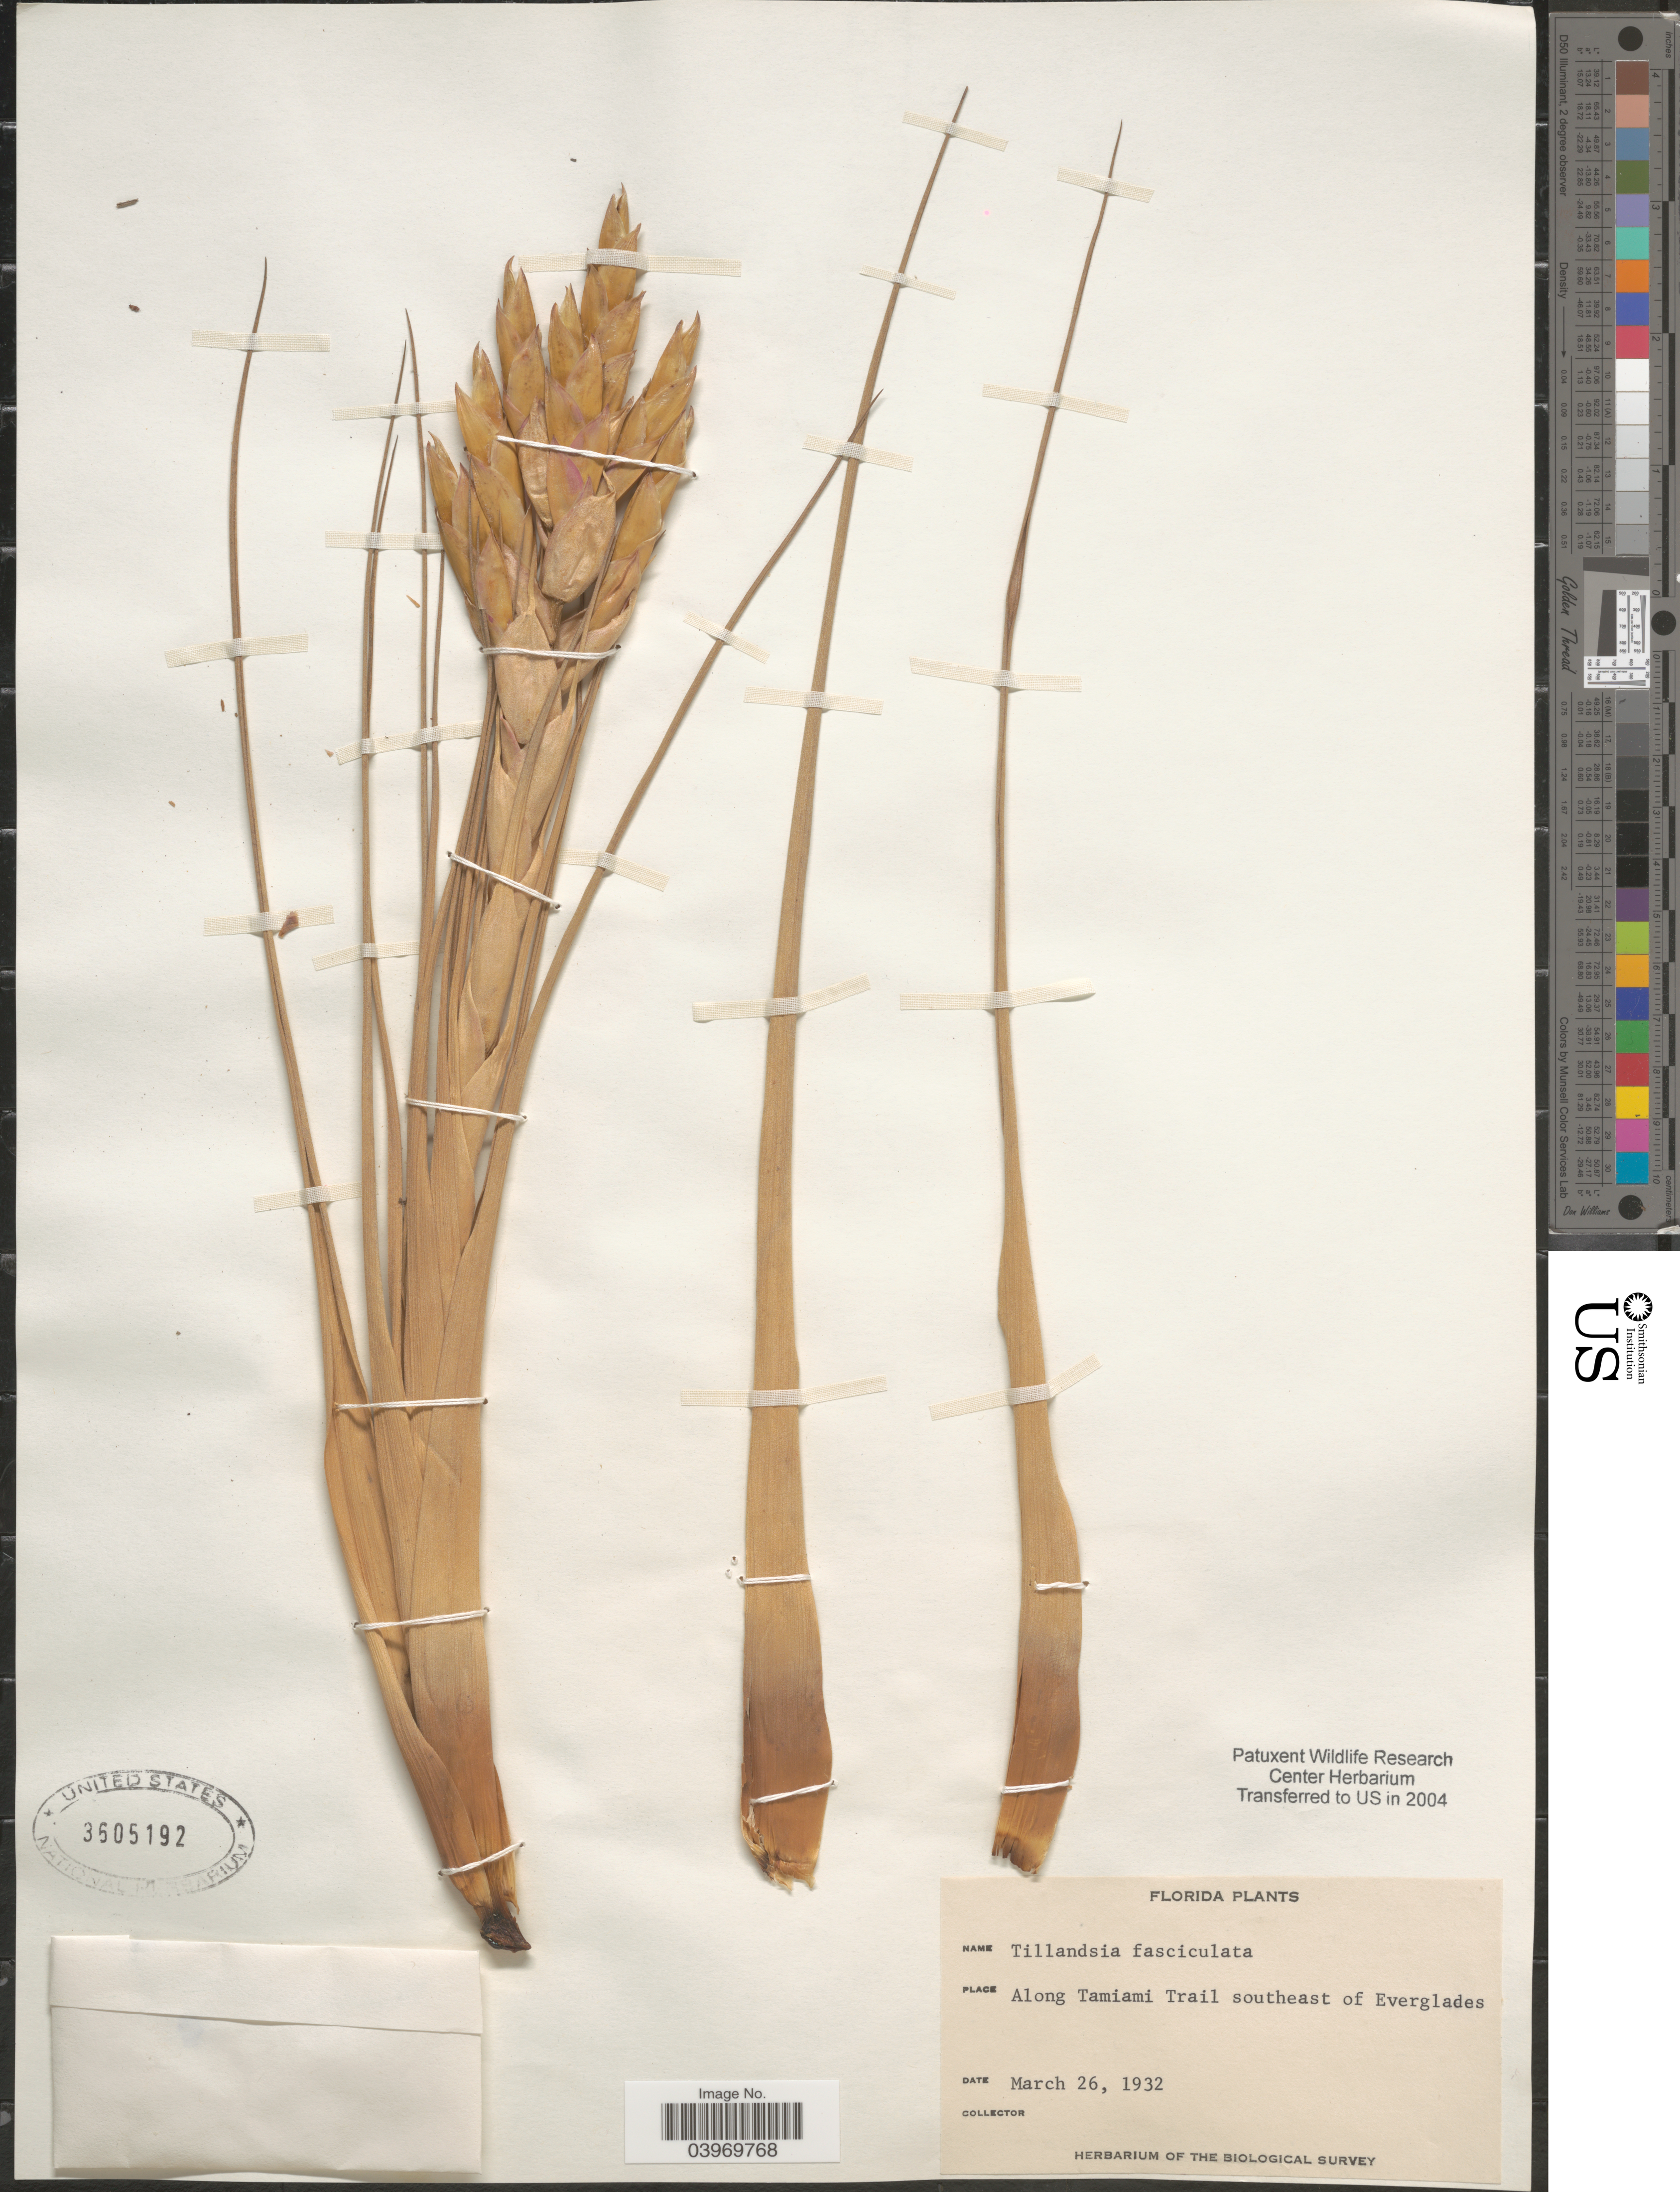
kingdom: Plantae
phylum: Tracheophyta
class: Liliopsida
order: Poales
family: Bromeliaceae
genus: Tillandsia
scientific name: Tillandsia fasciculata var. densispica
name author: Mez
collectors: ex herb. of the Biological Survey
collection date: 1932-03-26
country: United States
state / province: Florida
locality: Along Tamiami Trail southeast of Everglades.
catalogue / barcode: US 3605192